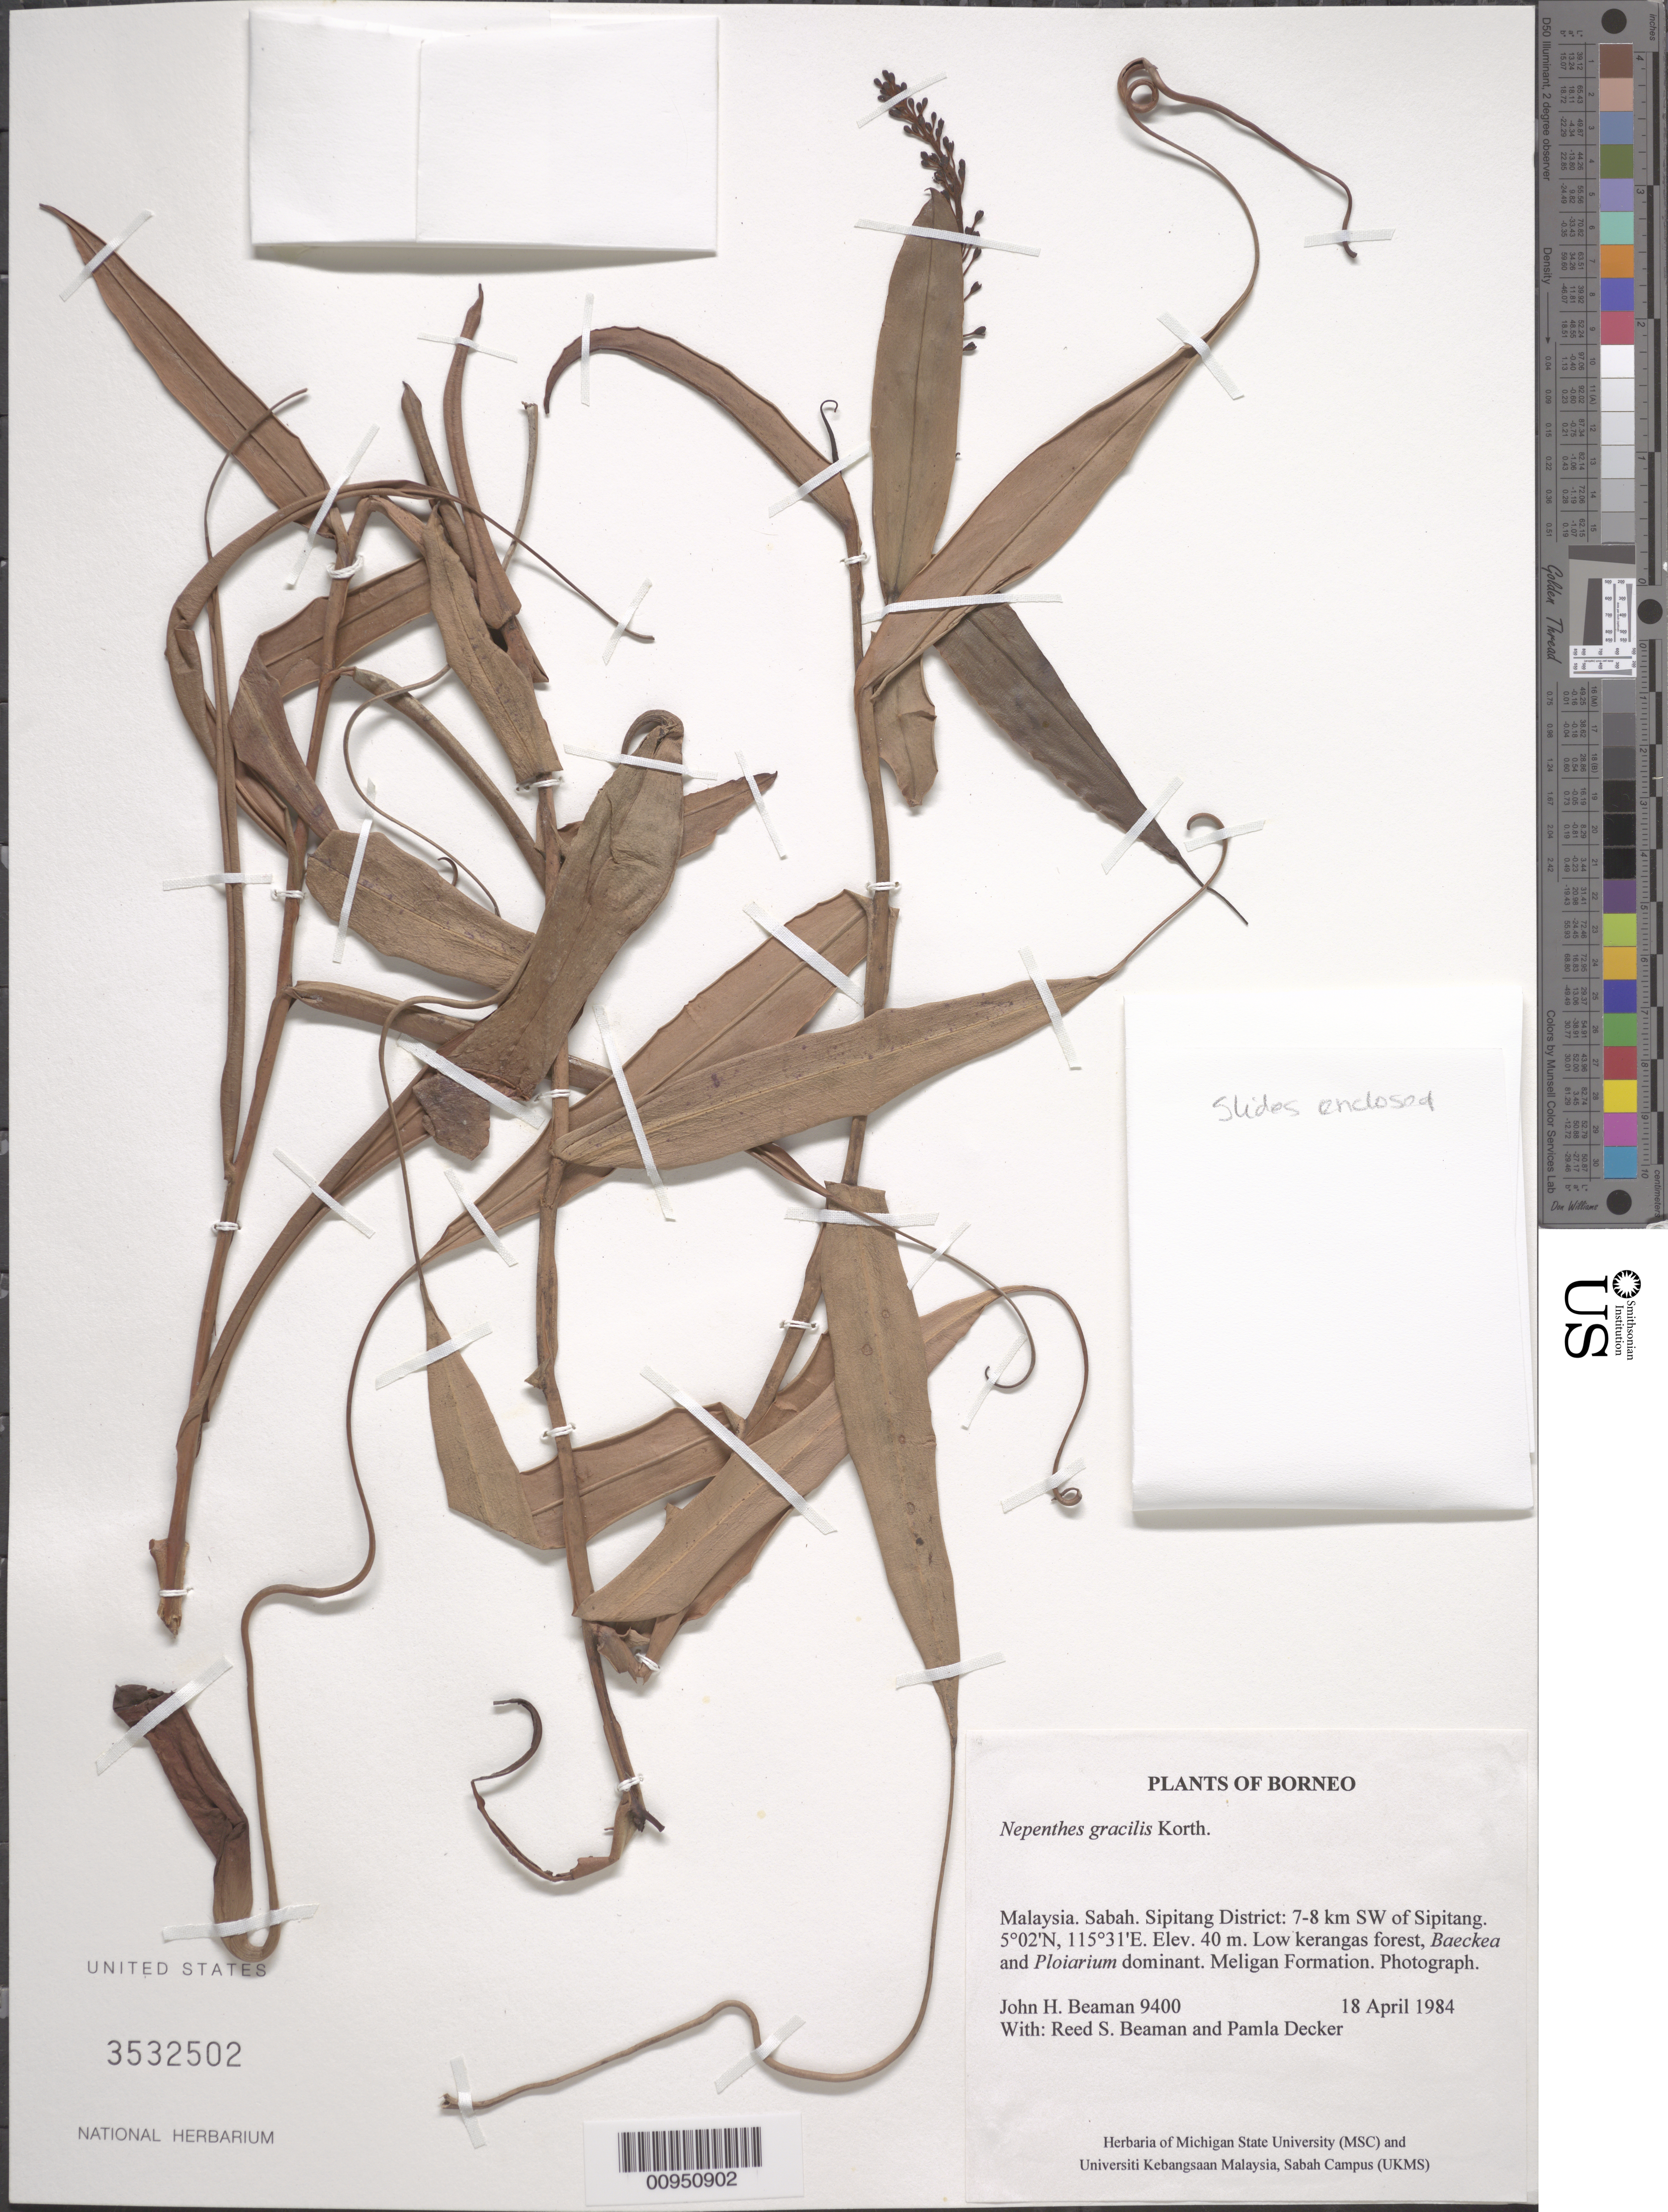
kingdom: Plantae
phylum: Tracheophyta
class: Magnoliopsida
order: Caryophyllales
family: Nepenthaceae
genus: Nepenthes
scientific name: Nepenthes gracilis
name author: Korth.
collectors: J. H. Beaman, R. S. Beaman & P. Decker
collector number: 9400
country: Malaysia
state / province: Sabah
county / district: Sipitang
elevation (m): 40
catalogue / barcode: US 3532502